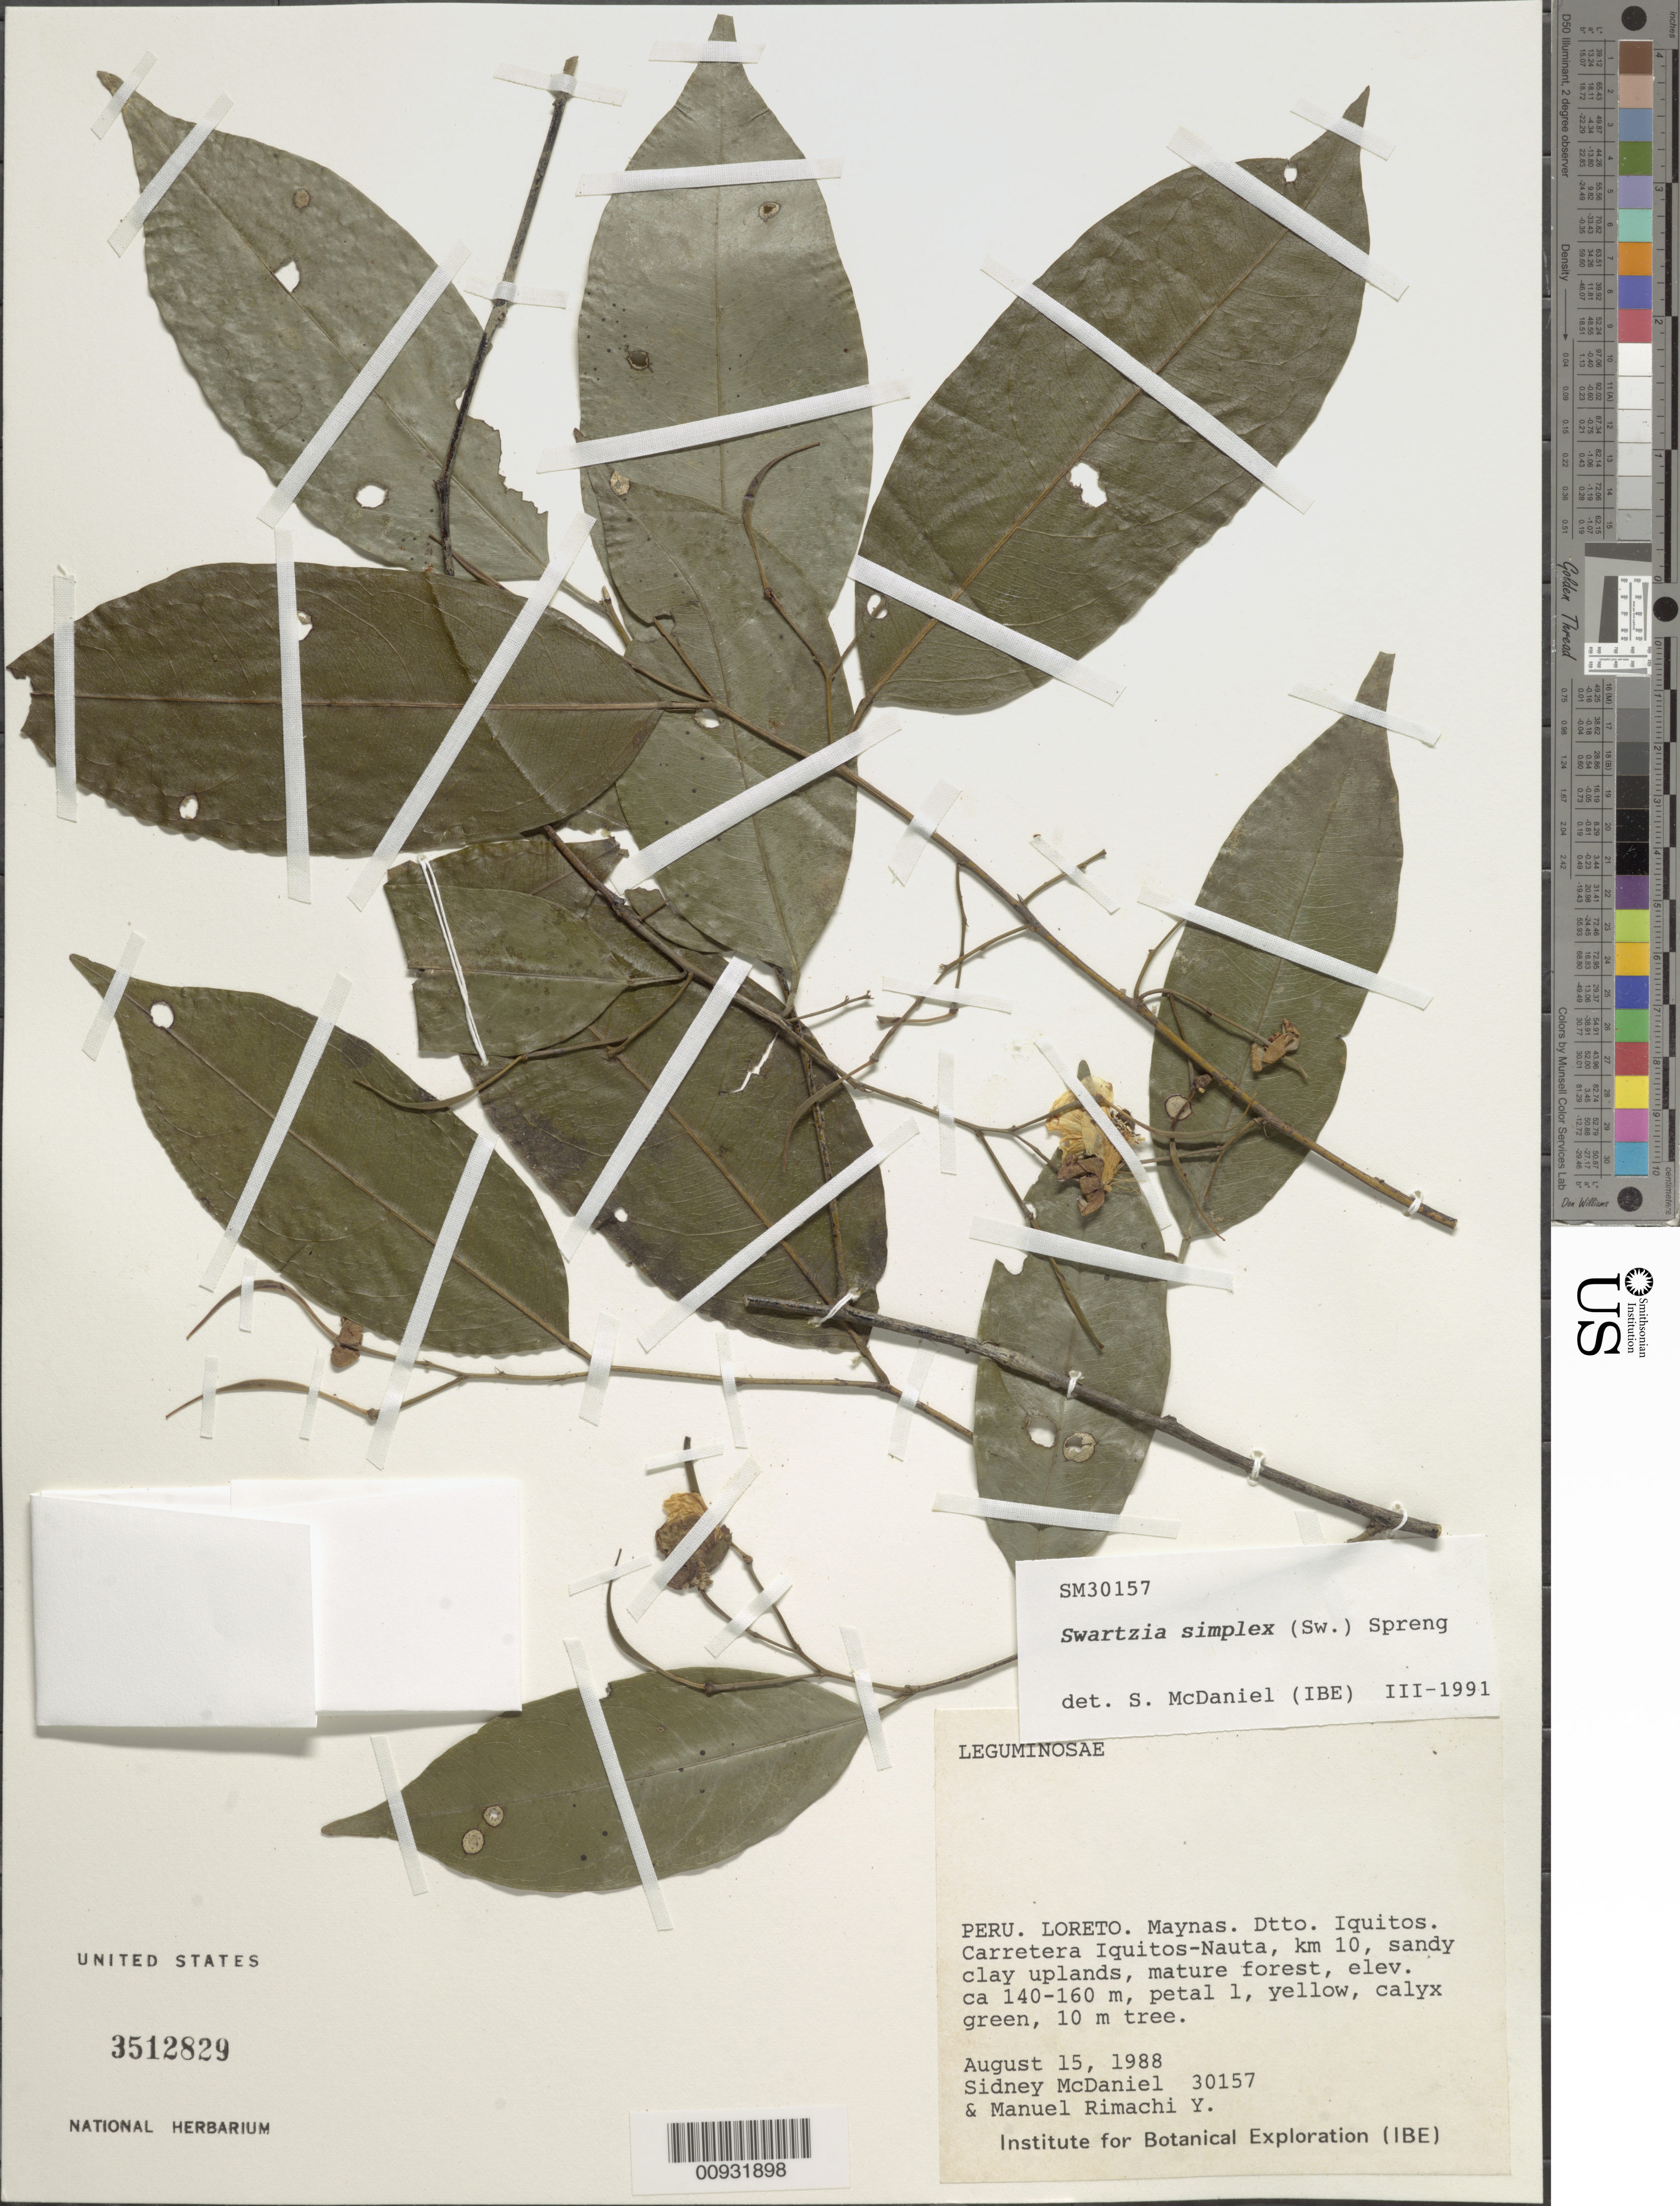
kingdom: Plantae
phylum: Tracheophyta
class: Magnoliopsida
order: Fabales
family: Fabaceae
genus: Swartzia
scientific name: Swartzia simplex var. ochnacea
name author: (DC.) R.S. Cowan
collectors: S. T. McDaniel & M. Rimachi Y.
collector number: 30157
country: Peru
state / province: Loreto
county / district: Maynas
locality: Iquitos, Carretera Iquitos-Nauta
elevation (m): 140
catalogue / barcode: US 3512829